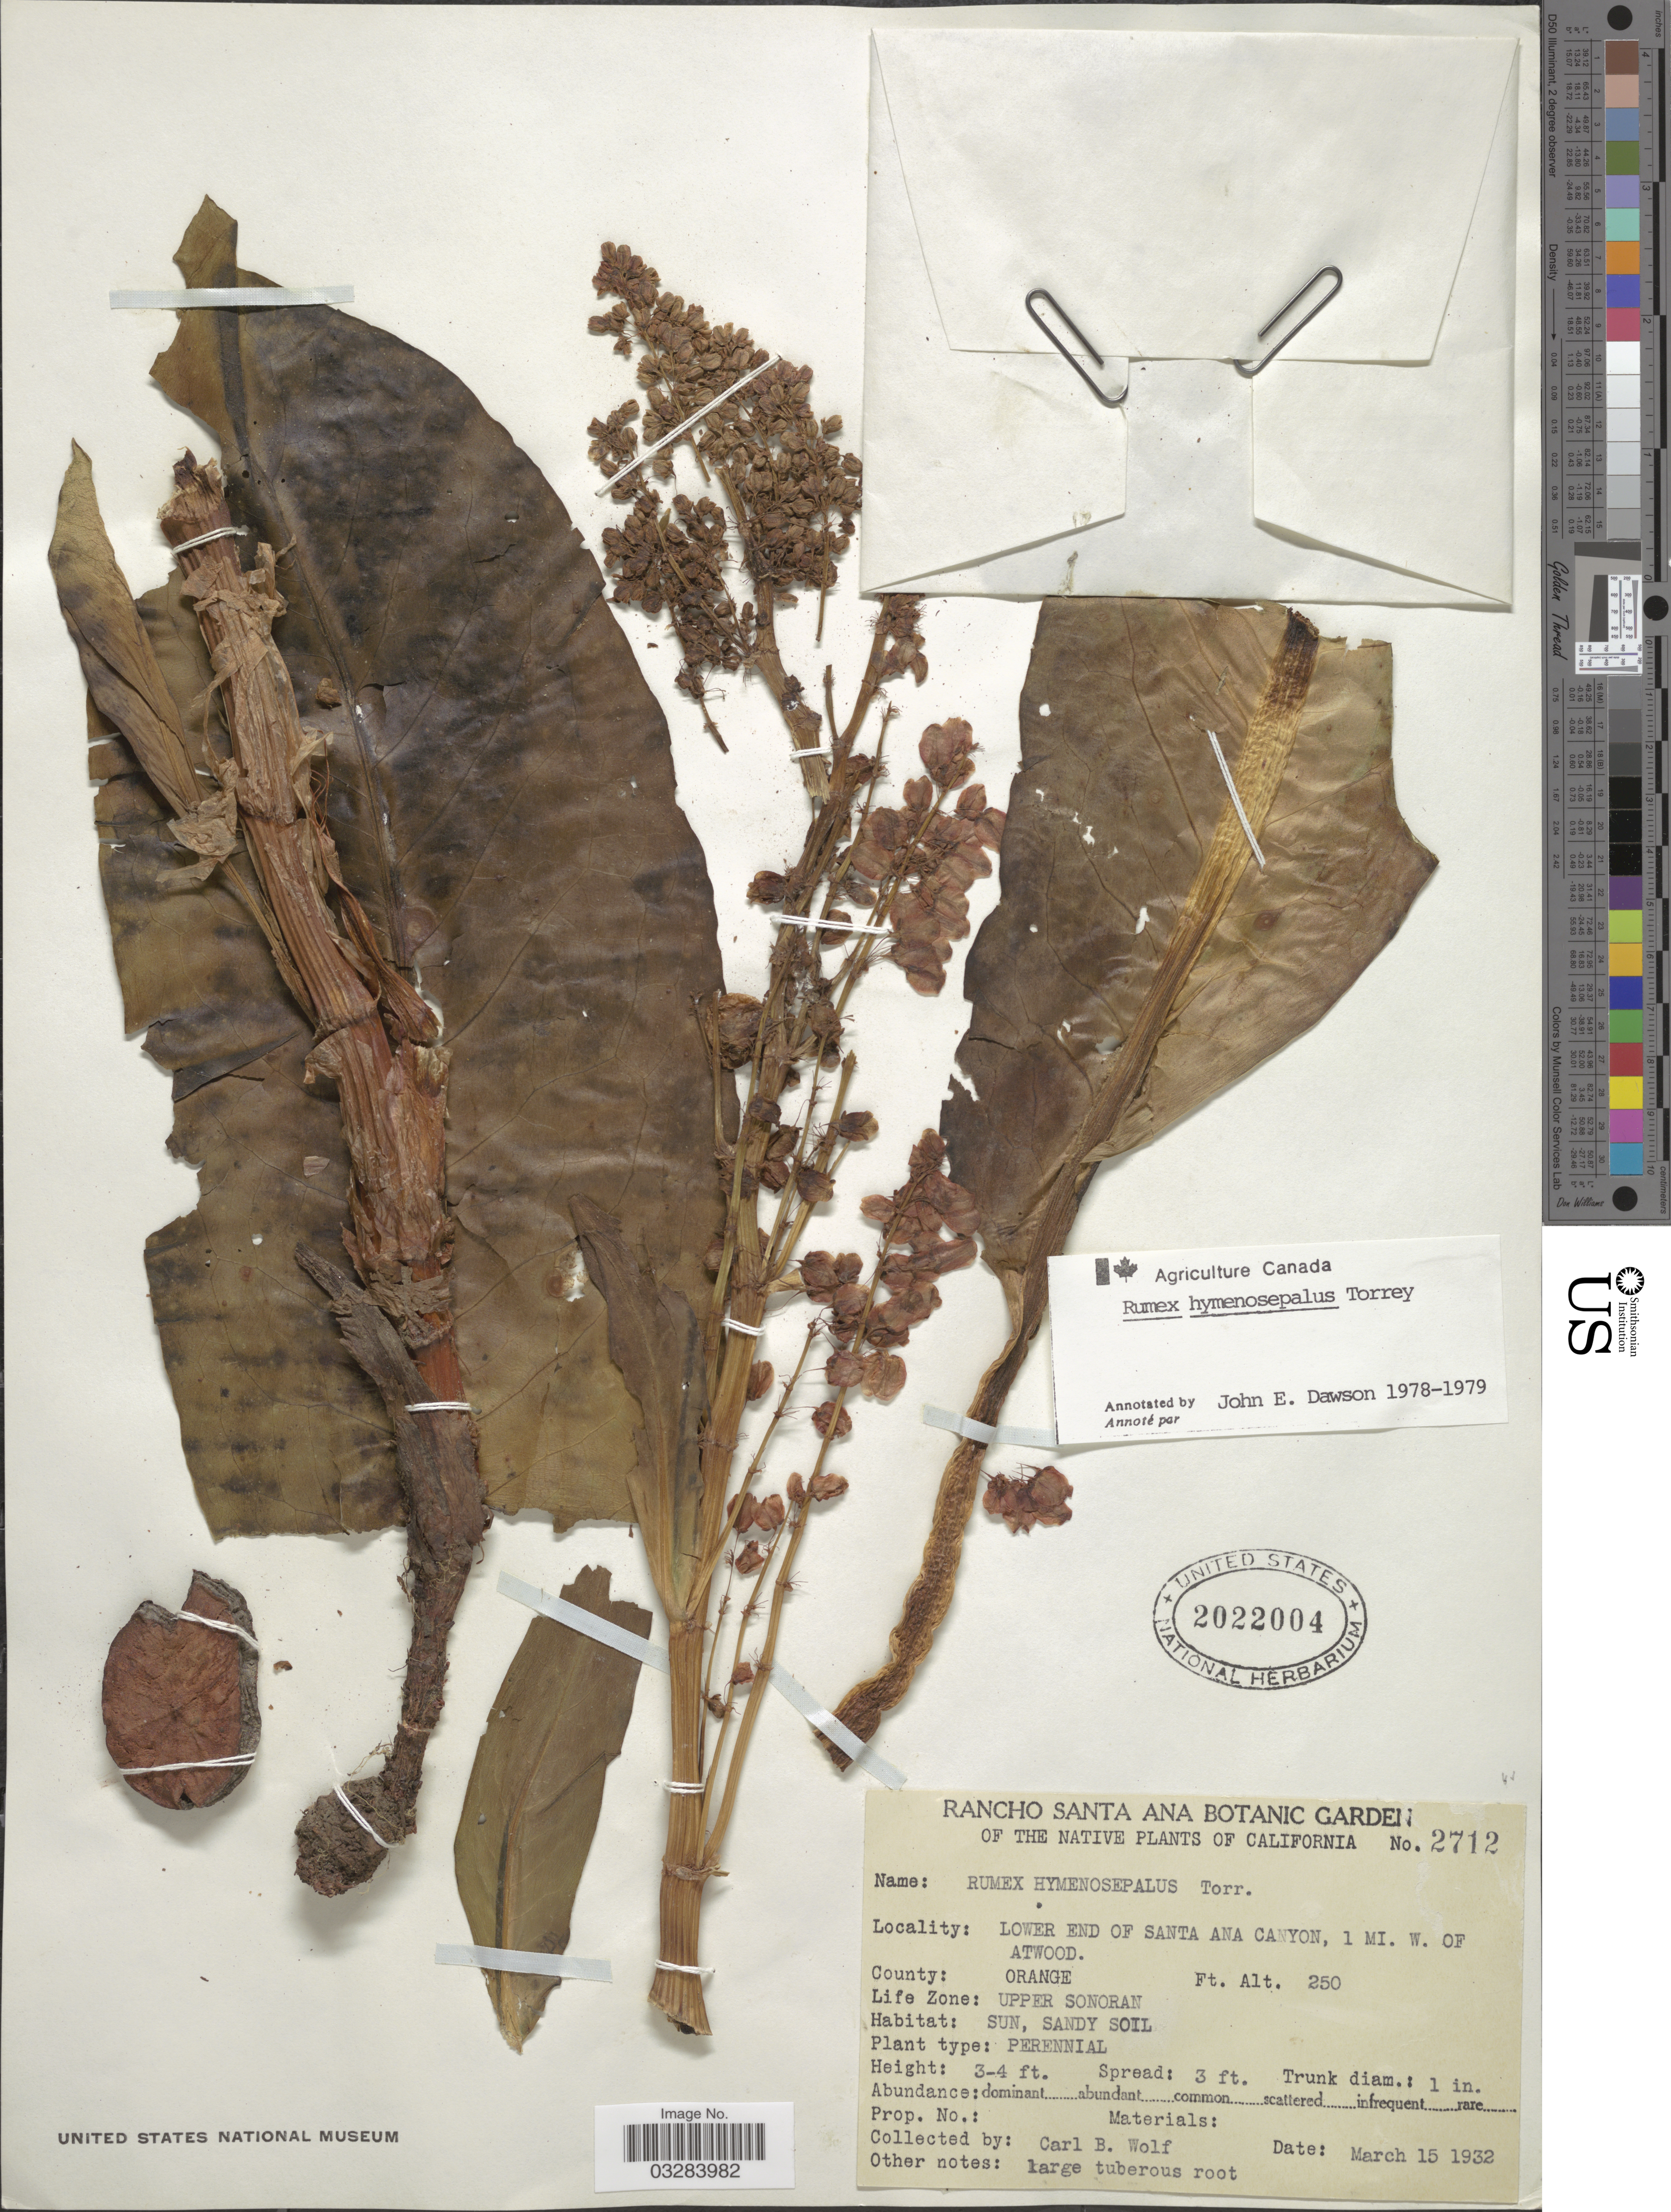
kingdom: Plantae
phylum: Tracheophyta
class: Magnoliopsida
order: Caryophyllales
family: Polygonaceae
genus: Rumex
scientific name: Rumex hymenosepalus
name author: Torr.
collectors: C. B. Wolf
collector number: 2712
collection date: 1932-03-15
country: United States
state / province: California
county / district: Orange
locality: Lower end of Santa Ana Canyon, 1 mi. w. of Atwood. County: Orange.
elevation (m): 76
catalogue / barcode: US 2022004